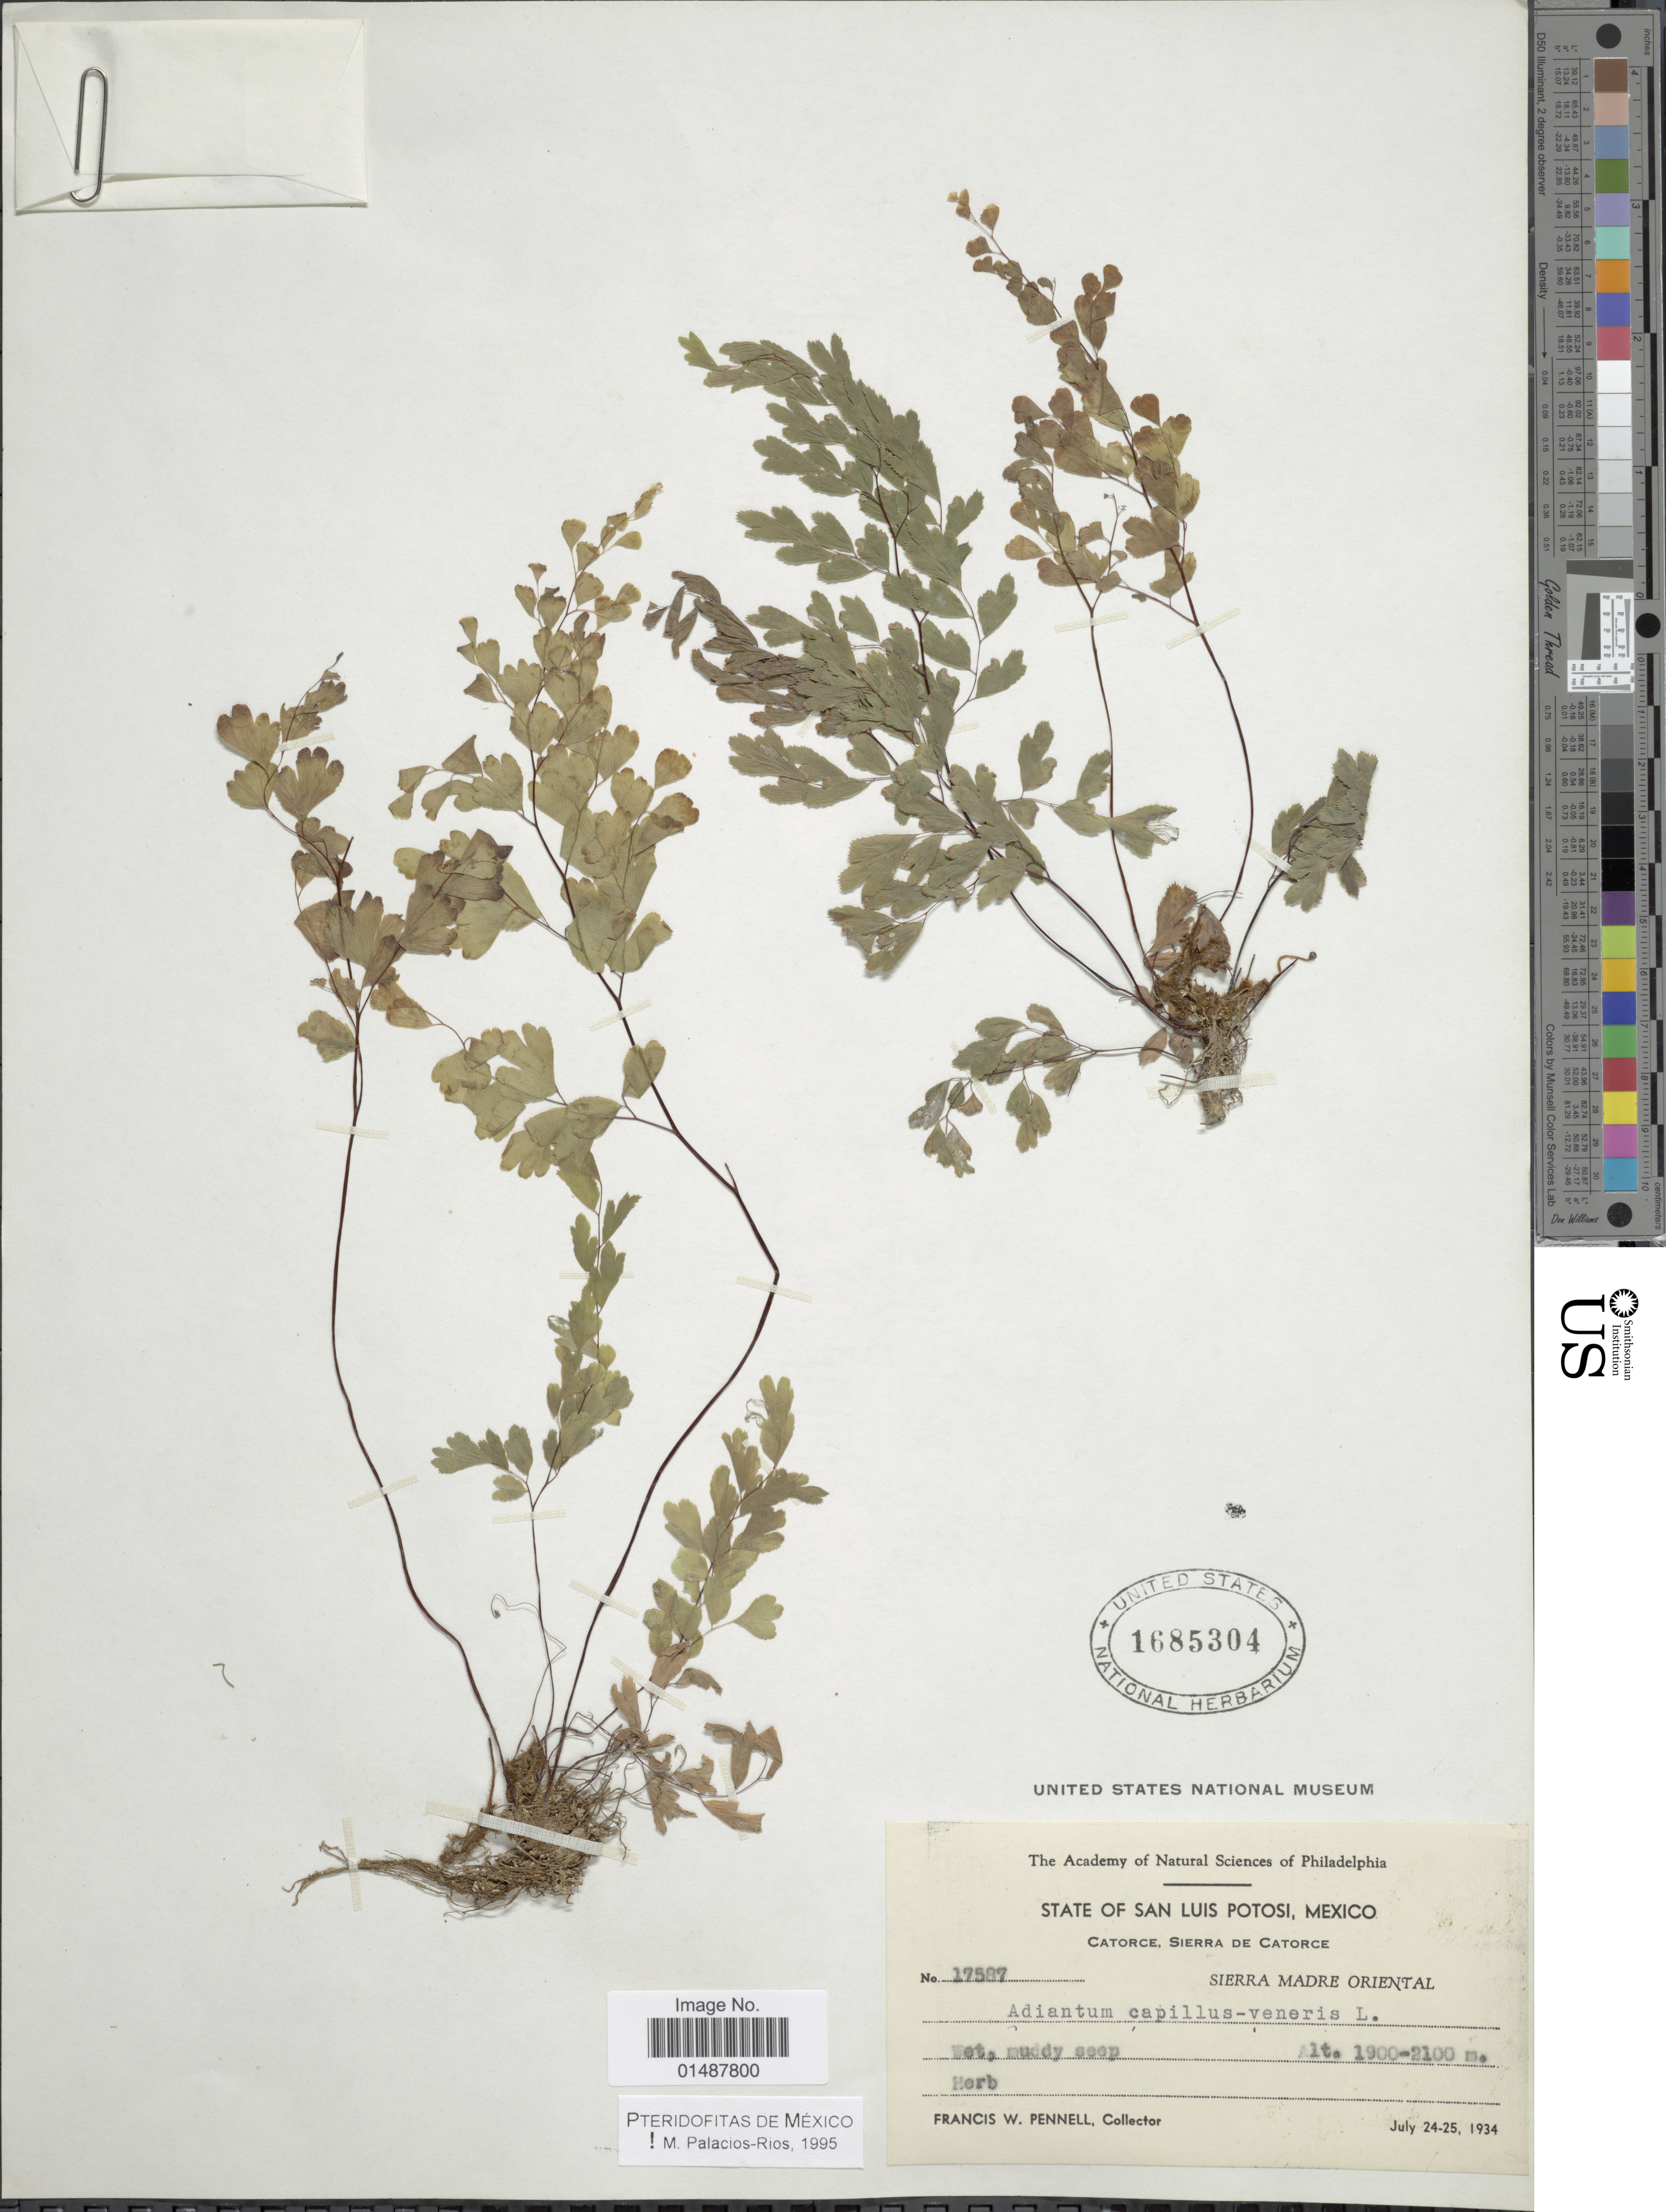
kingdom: Plantae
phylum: Tracheophyta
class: Polypodiopsida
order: Polypodiales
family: Pteridaceae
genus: Adiantum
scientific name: Adiantum capillus-veneris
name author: L.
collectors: F. W. Pennell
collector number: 17587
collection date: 1934-07-24/1934-07-25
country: Mexico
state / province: San Luis Potosí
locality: State of San Luis Potosi, Catorce, Sierra de Catorce, Sierra Madre Oriental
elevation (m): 1900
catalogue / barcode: US 1685304